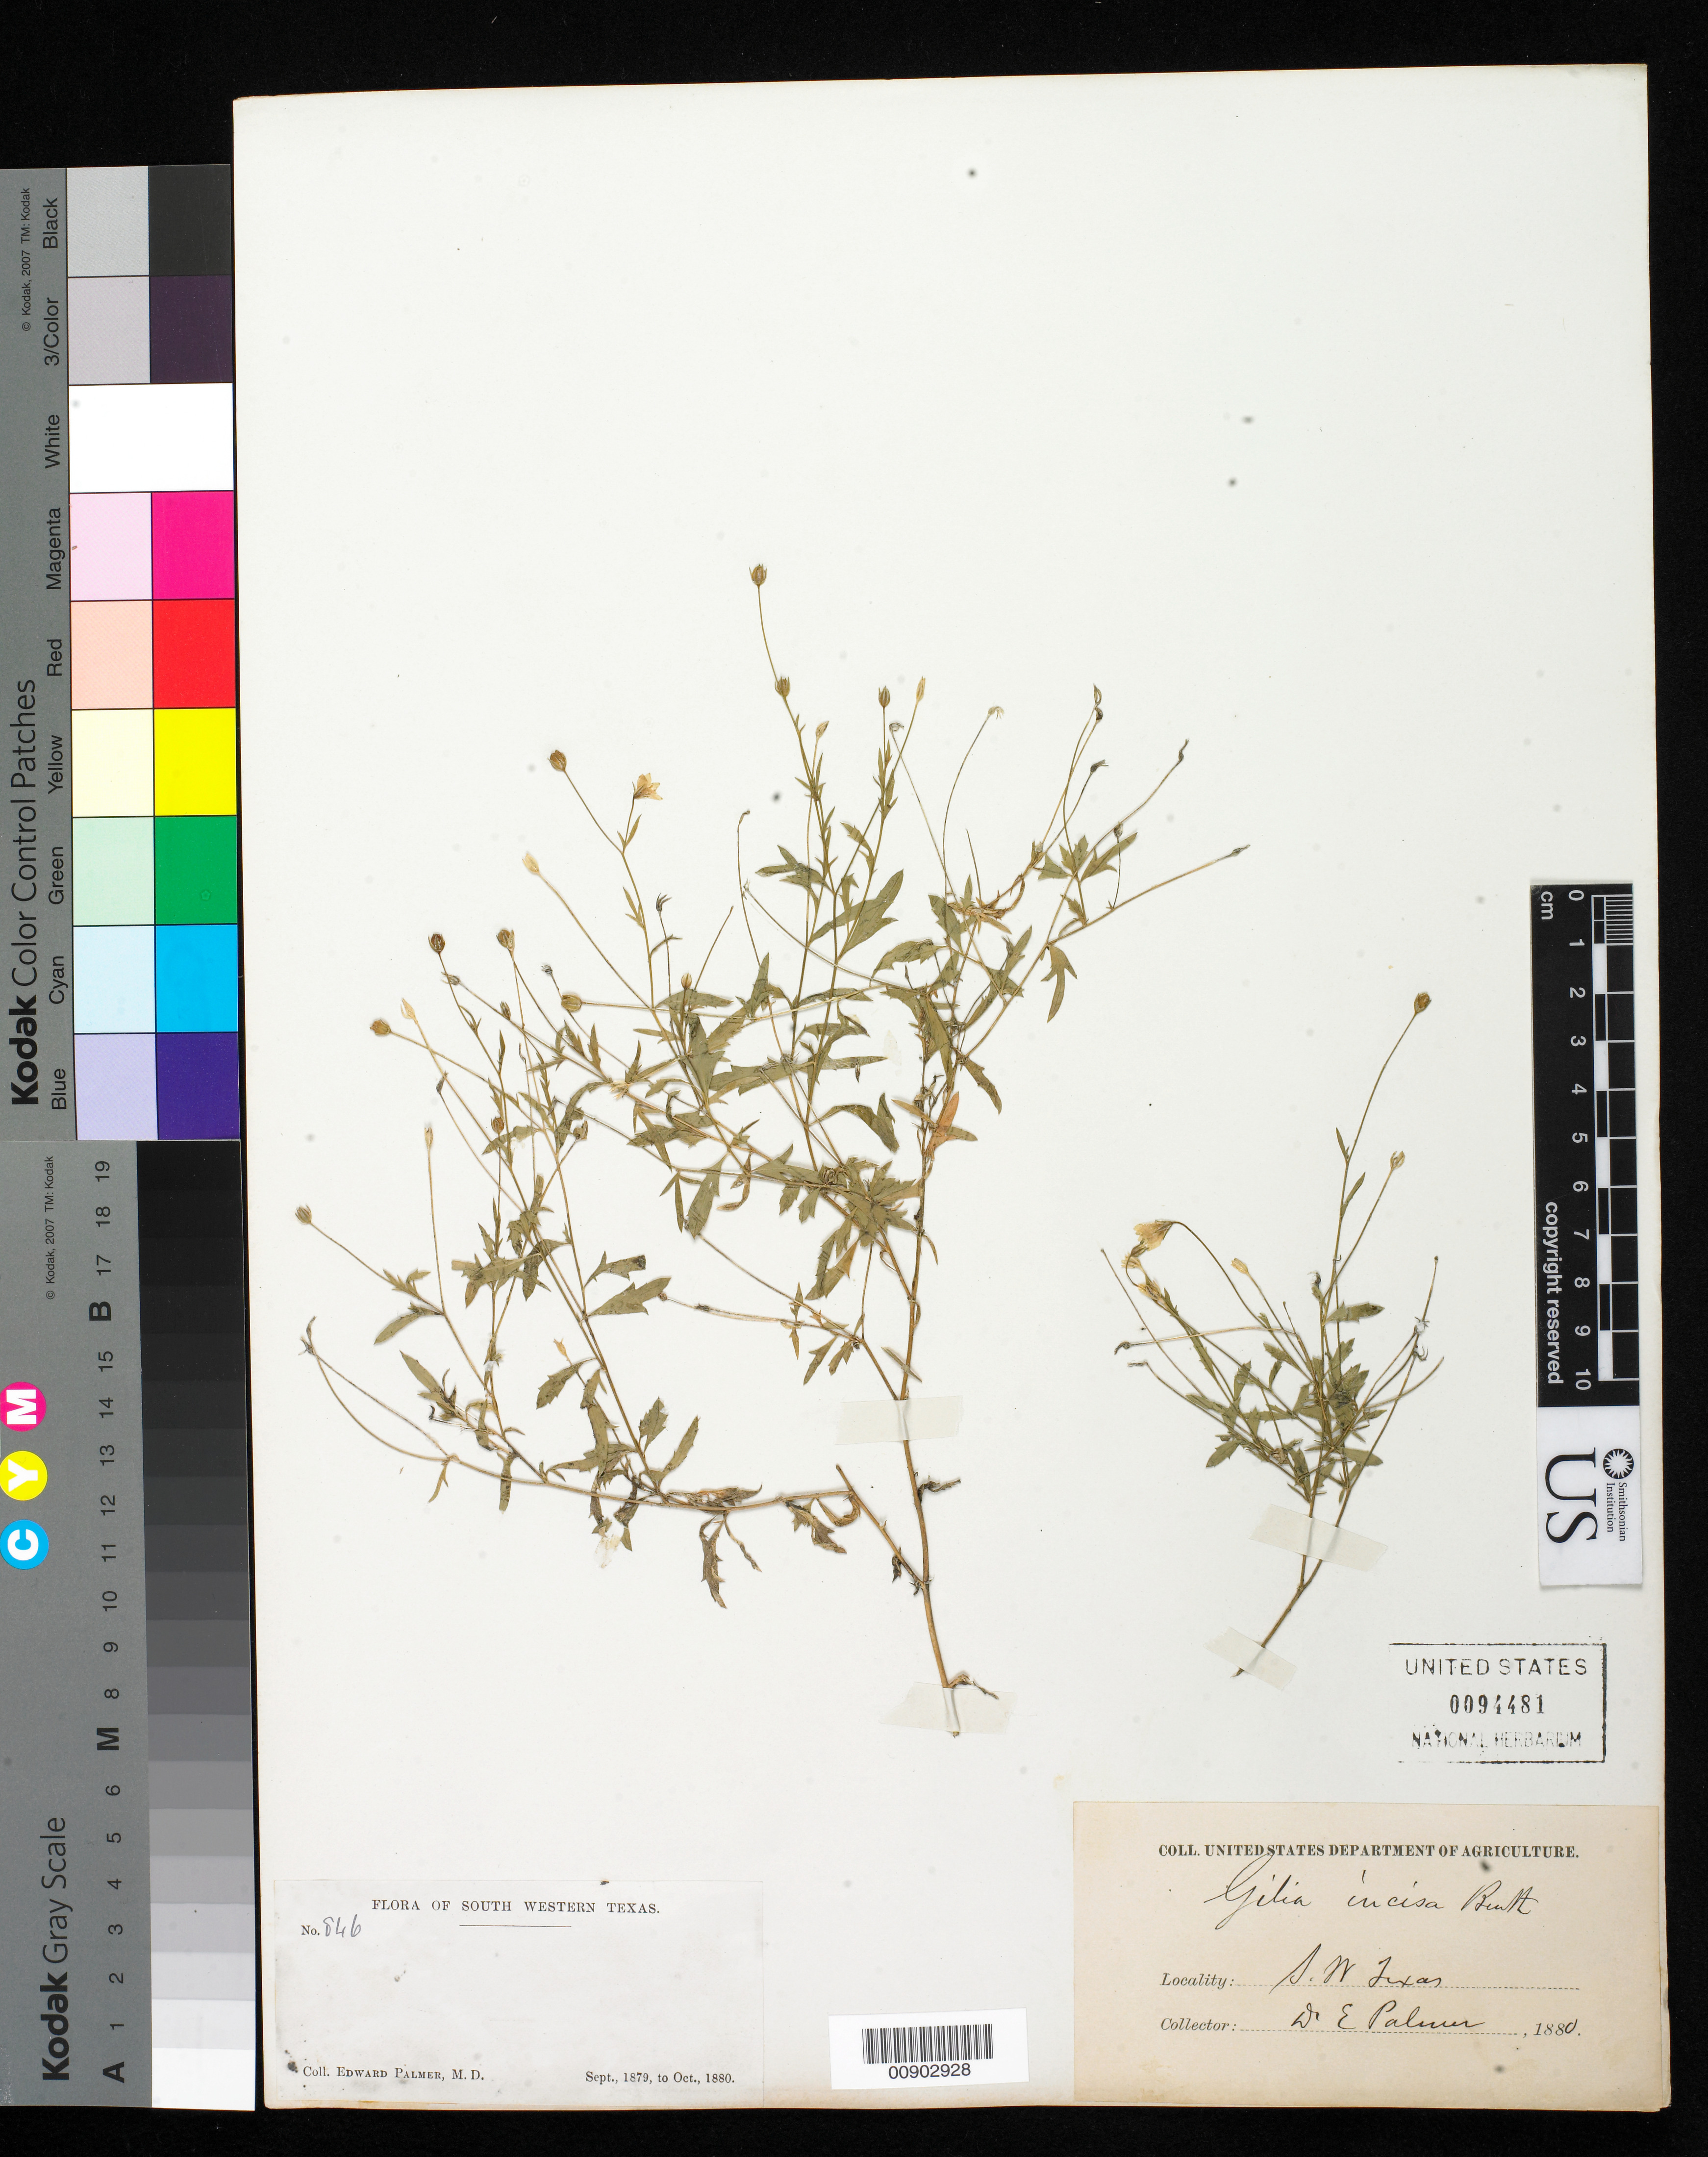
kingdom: Plantae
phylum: Tracheophyta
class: Magnoliopsida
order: Ericales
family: Polemoniaceae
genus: Giliastrum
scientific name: Giliastrum incisum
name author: (Benth.) J.M. Porter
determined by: Strong, Mark T., (BOT), Smithsonian Institution - National Museum of Natural History (UNITED STATES)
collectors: E. Palmer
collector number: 846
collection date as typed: Sep 1879 to -- Oct 1880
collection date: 1879-09/1880-10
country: United States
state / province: Texas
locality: South Westen Texas.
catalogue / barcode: US 94481